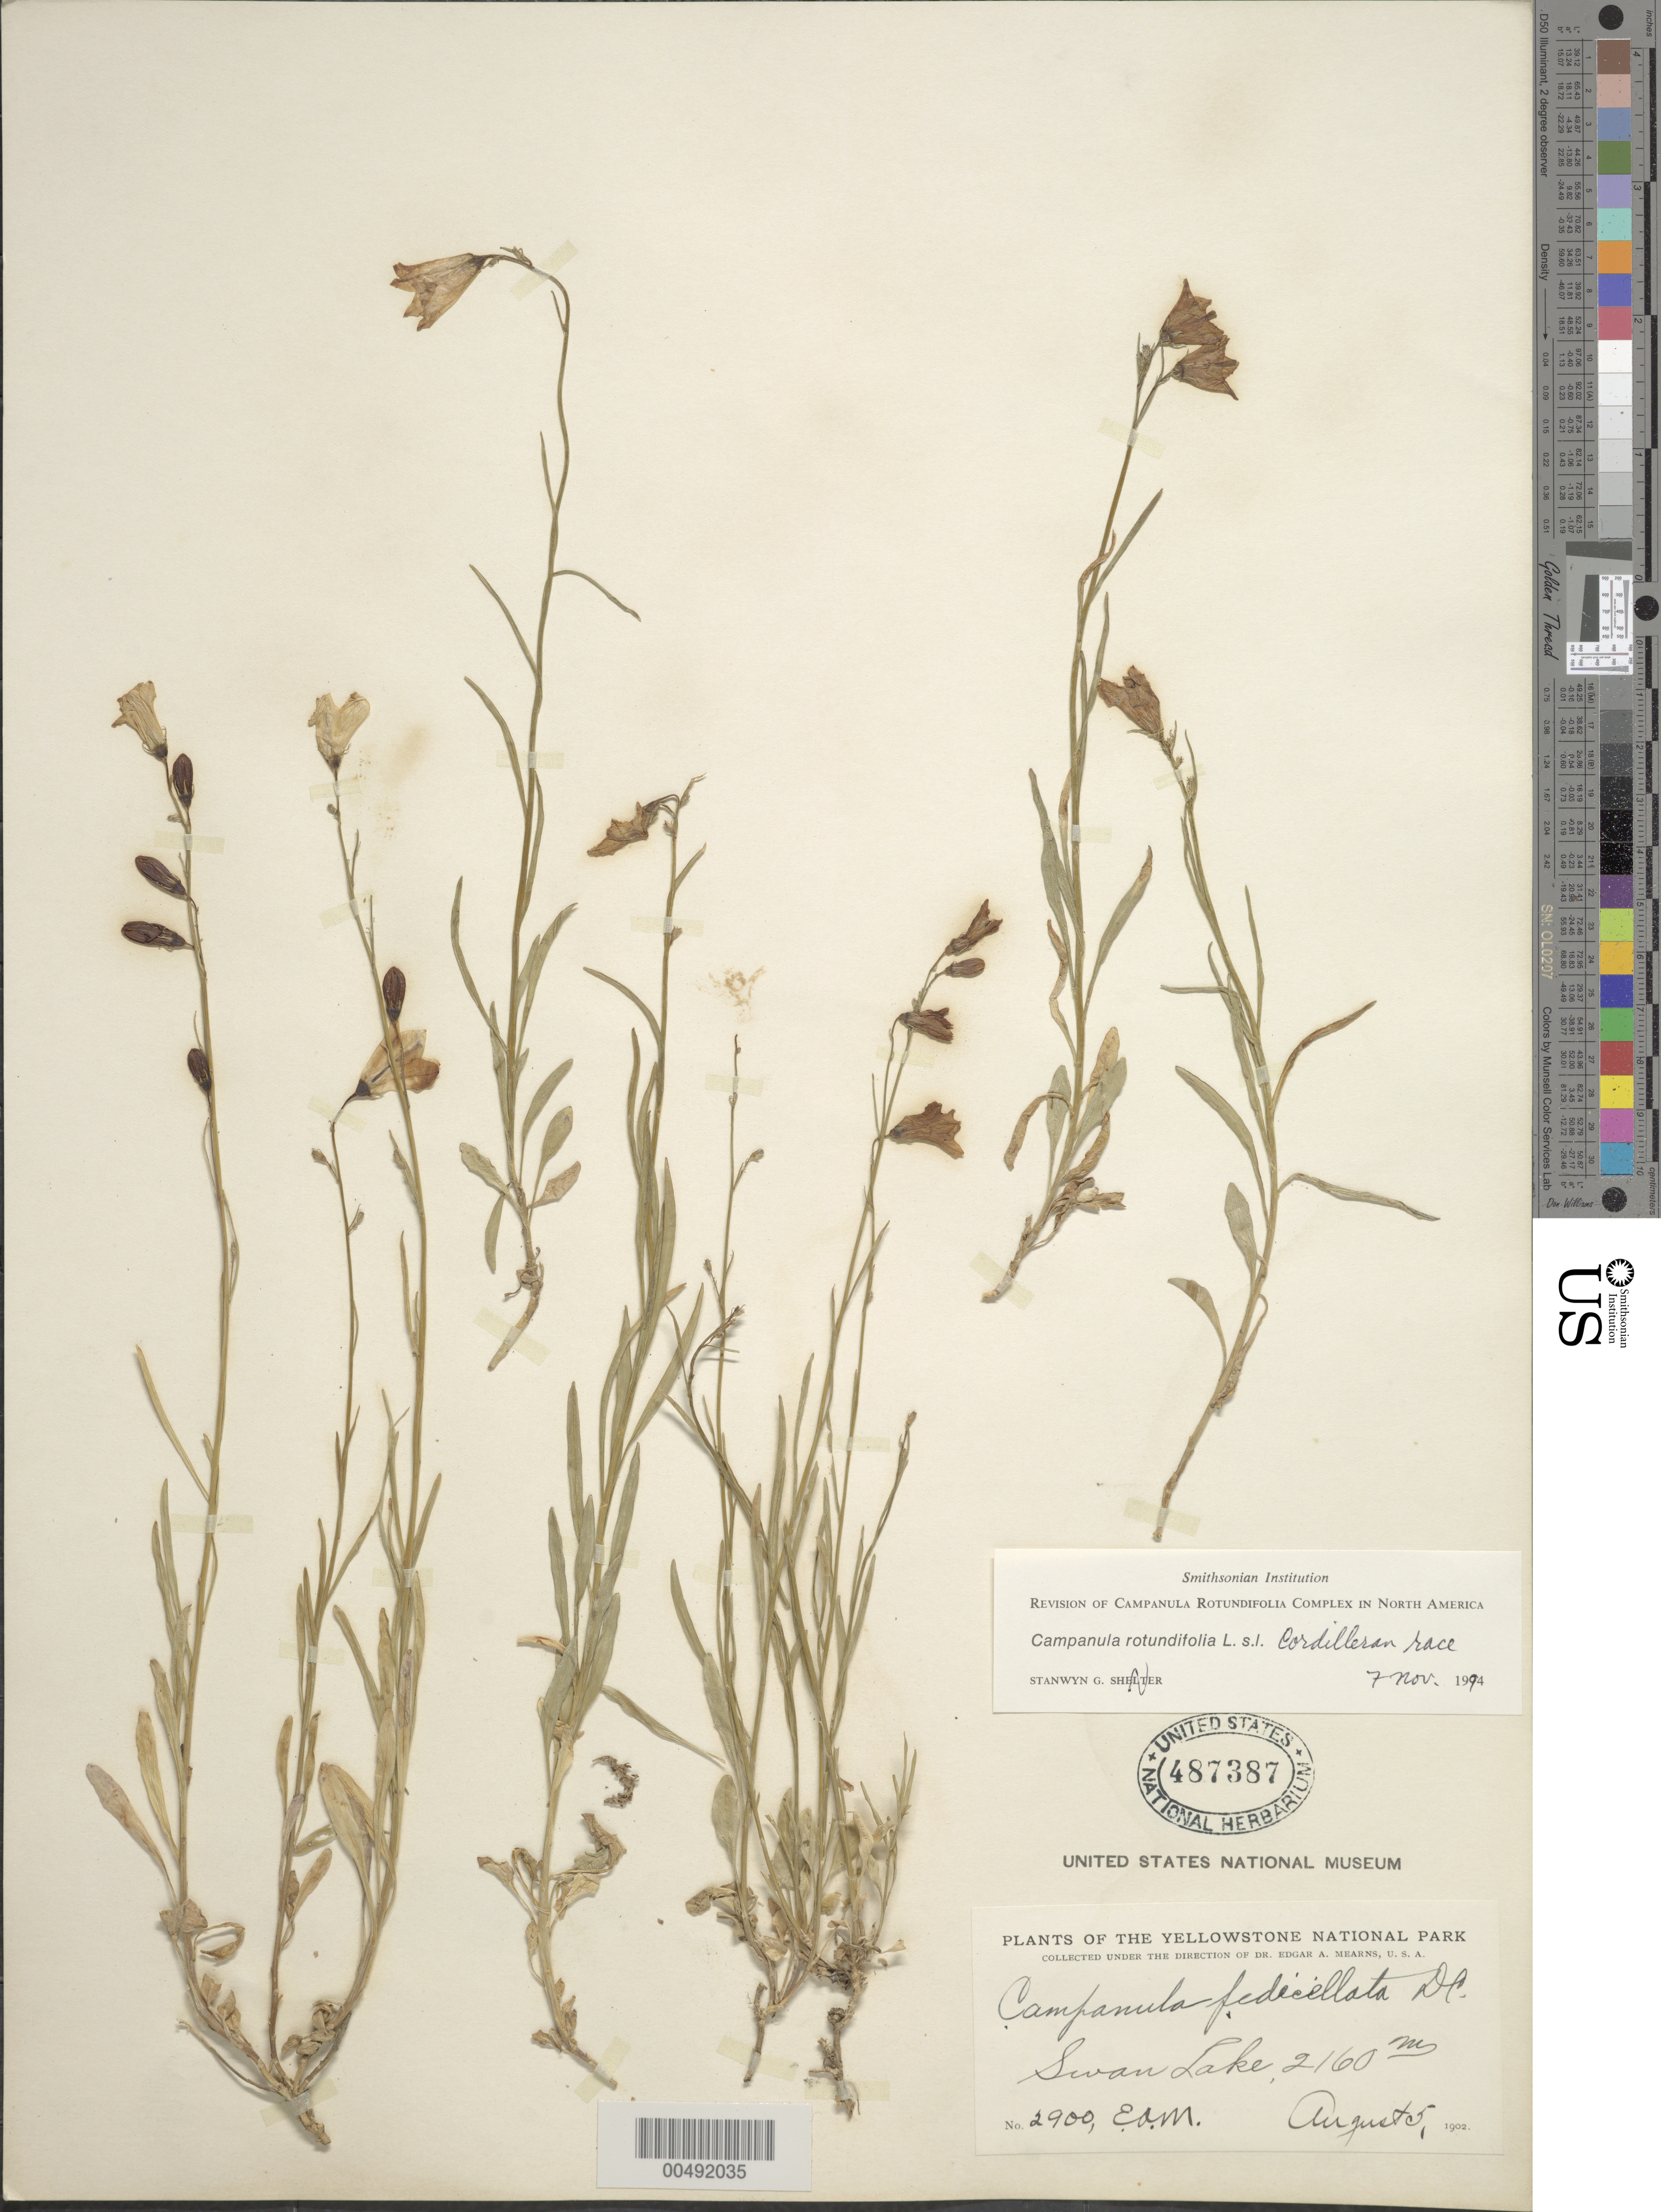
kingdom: Plantae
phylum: Tracheophyta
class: Magnoliopsida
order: Asterales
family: Campanulaceae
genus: Campanula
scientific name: Campanula rotundifolia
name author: L.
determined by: Shetler, Stanwyn G., (US), NMNH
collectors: E. A. Mearns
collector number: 2900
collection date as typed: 05 Aug 1902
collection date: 1902-08-05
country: United States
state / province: Wyoming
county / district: Park / Teton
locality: Yellowstone National Park, Swan Lake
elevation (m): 2160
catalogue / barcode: US 487387